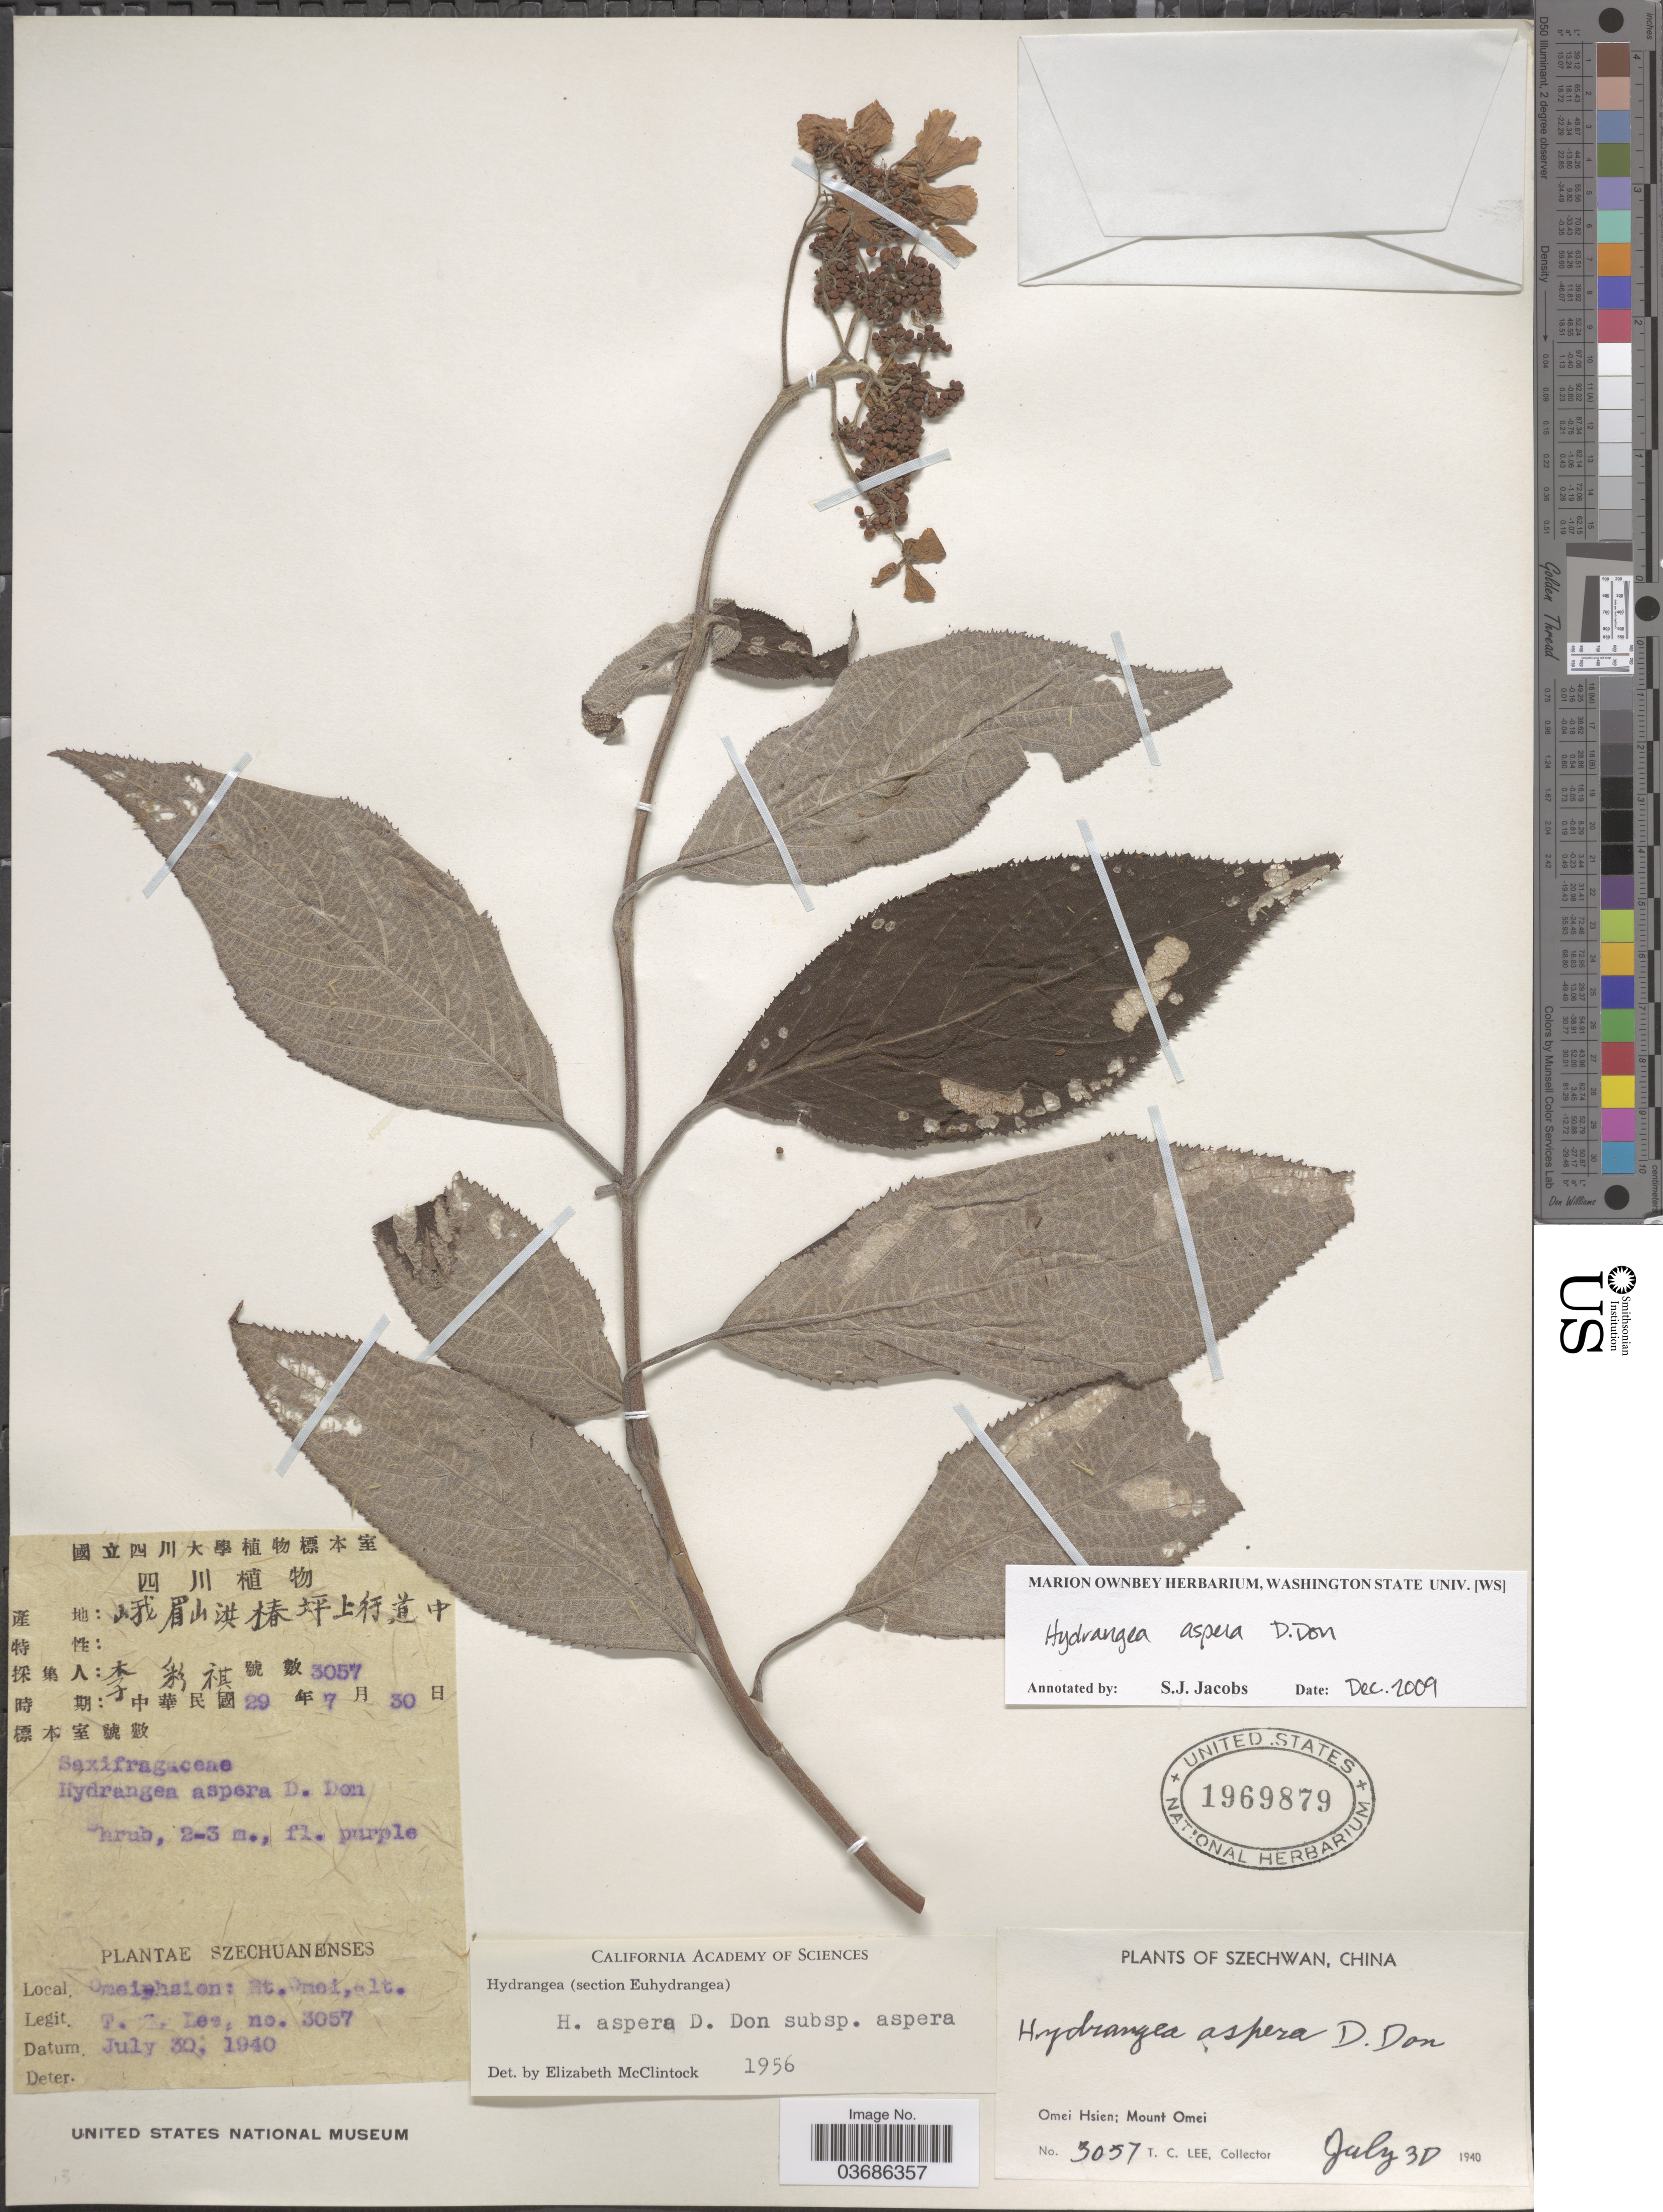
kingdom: Plantae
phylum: Tracheophyta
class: Magnoliopsida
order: Cornales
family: Hydrangeaceae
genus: Hydrangea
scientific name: Hydrangea aspera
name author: Buch.-Ham. ex D. Don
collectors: T. Lee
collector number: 3057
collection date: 1940-07-30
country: China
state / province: Sichuan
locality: Szechwan. Omei Hsien; Mount Omei.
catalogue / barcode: US 1969879